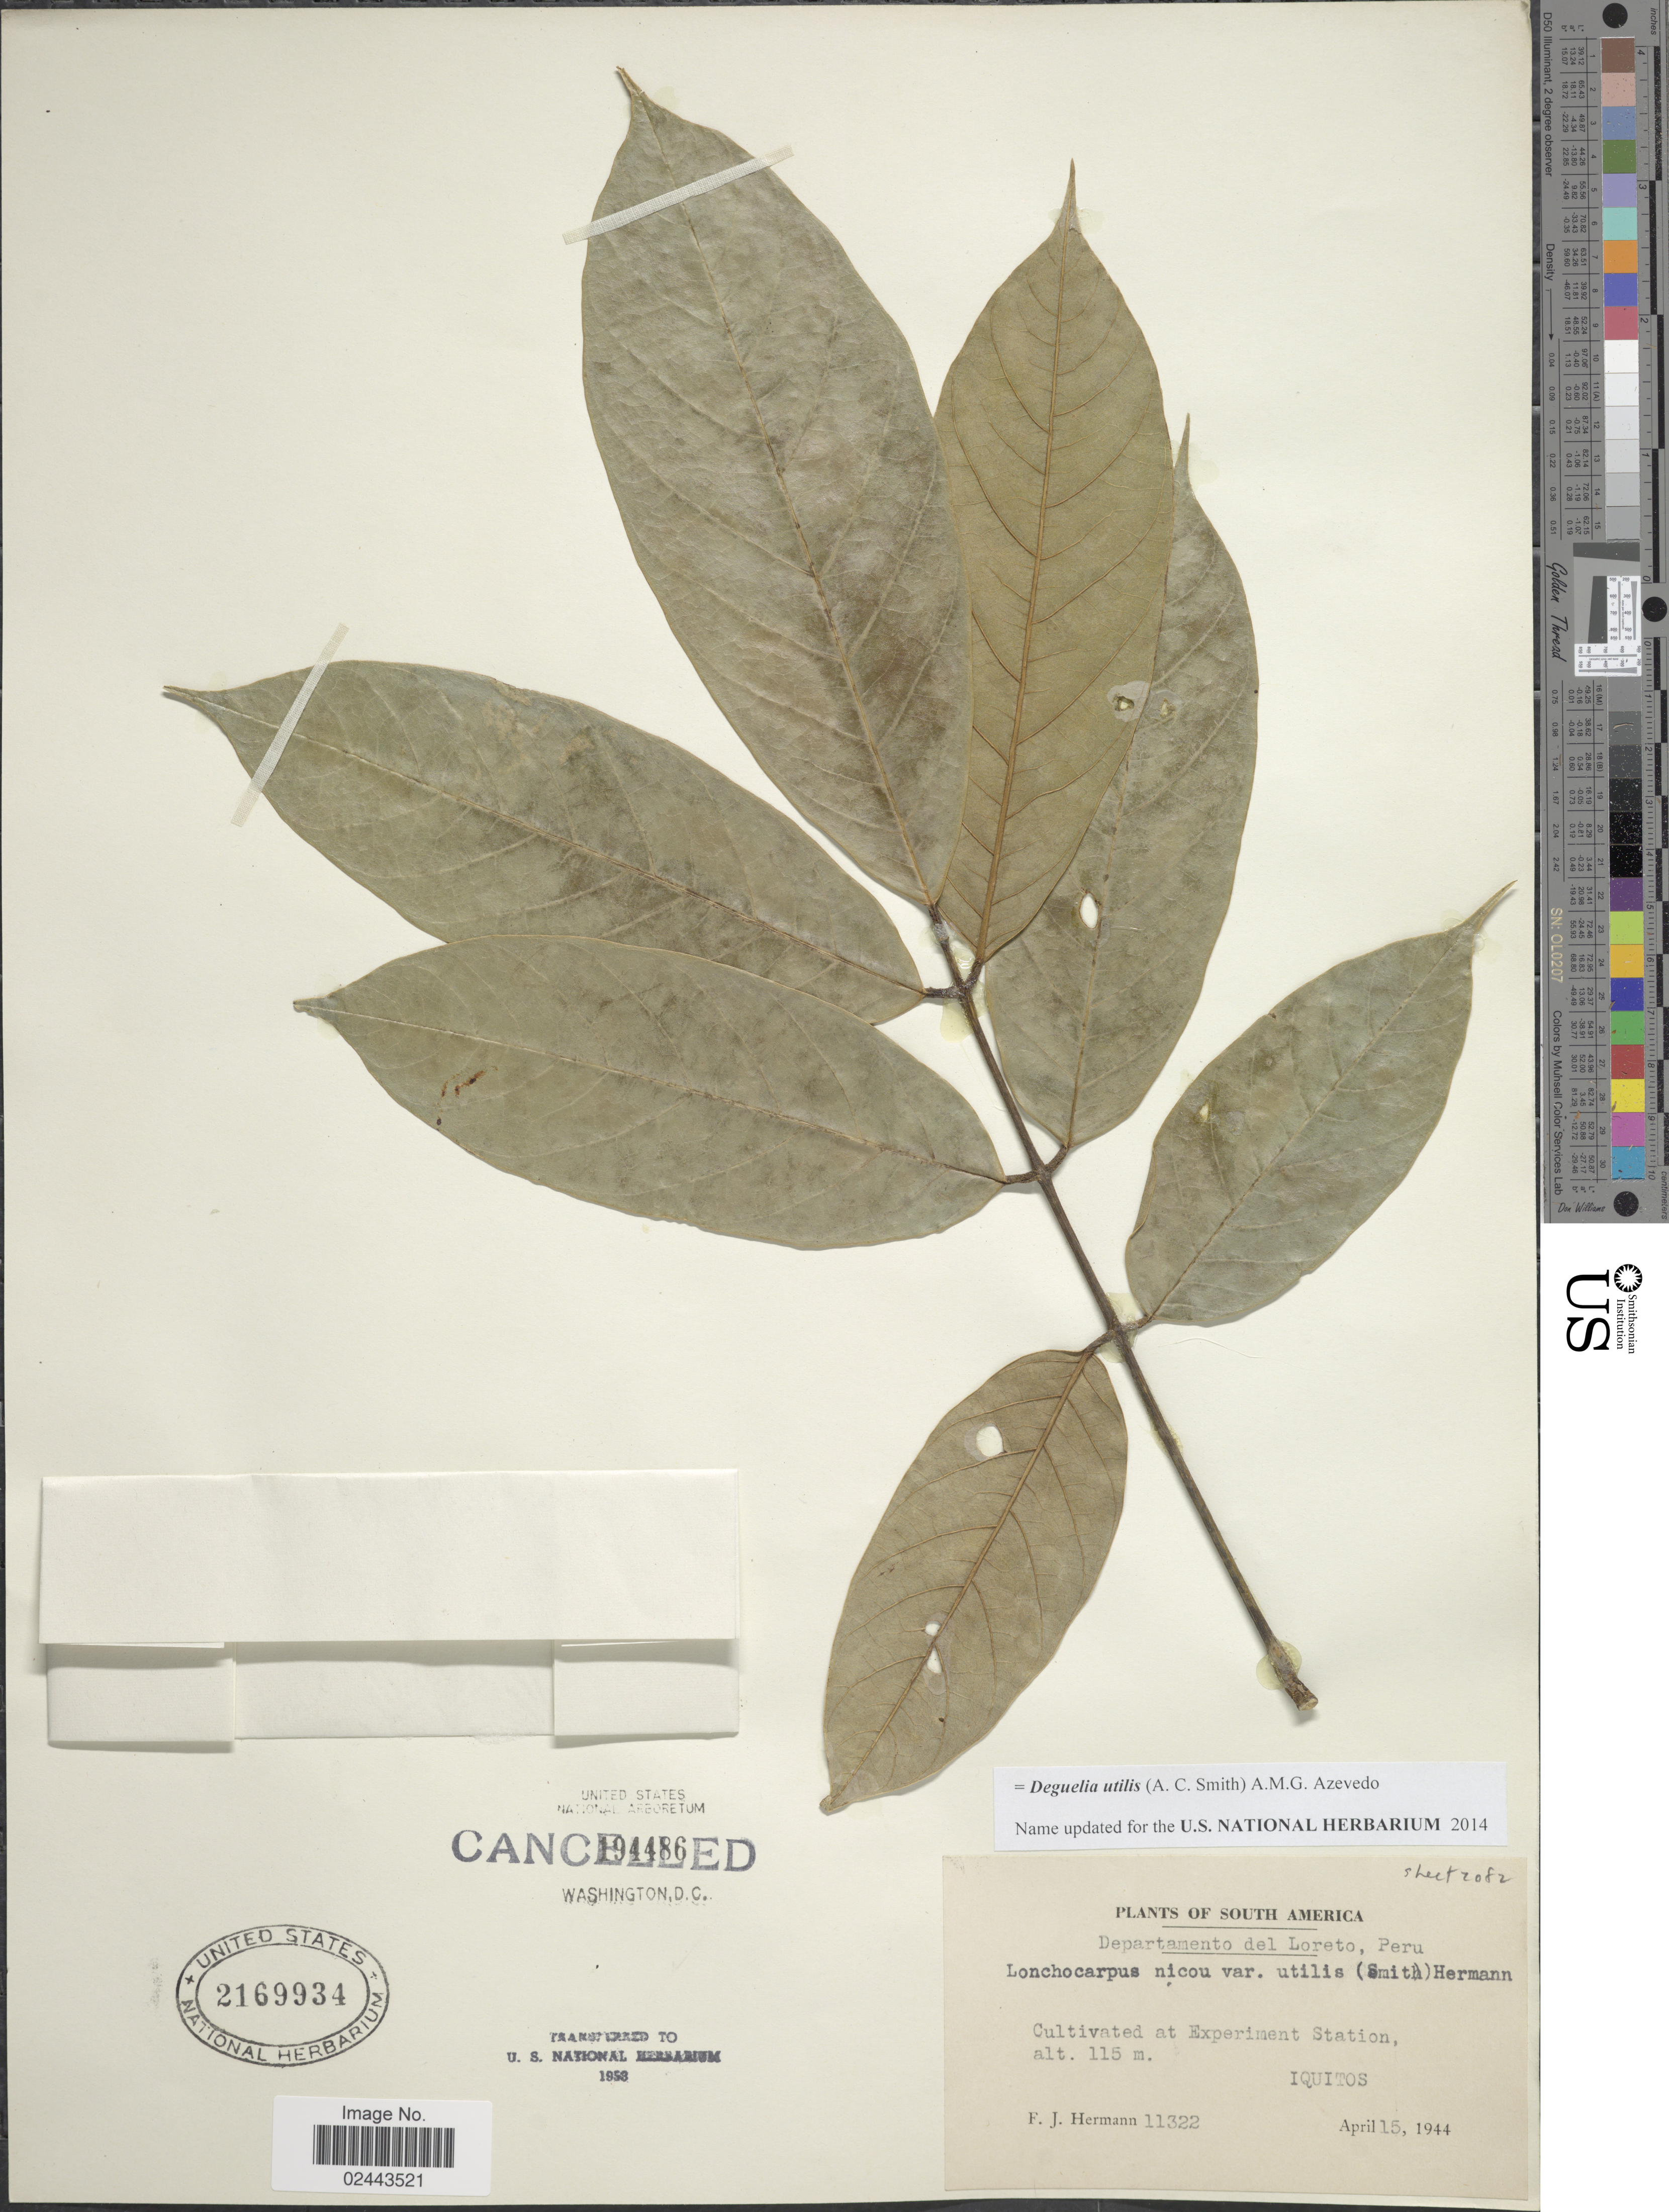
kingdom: Plantae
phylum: Tracheophyta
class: Magnoliopsida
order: Fabales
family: Fabaceae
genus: Deguelia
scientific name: Deguelia utilis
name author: (A.C. Sm.) A.M.G. Azevedo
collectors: F. J. Hermann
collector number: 11322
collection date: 1944-04-15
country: Peru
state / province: Loreto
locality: At Experiment Station, Iquitos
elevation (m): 115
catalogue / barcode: US 2169934